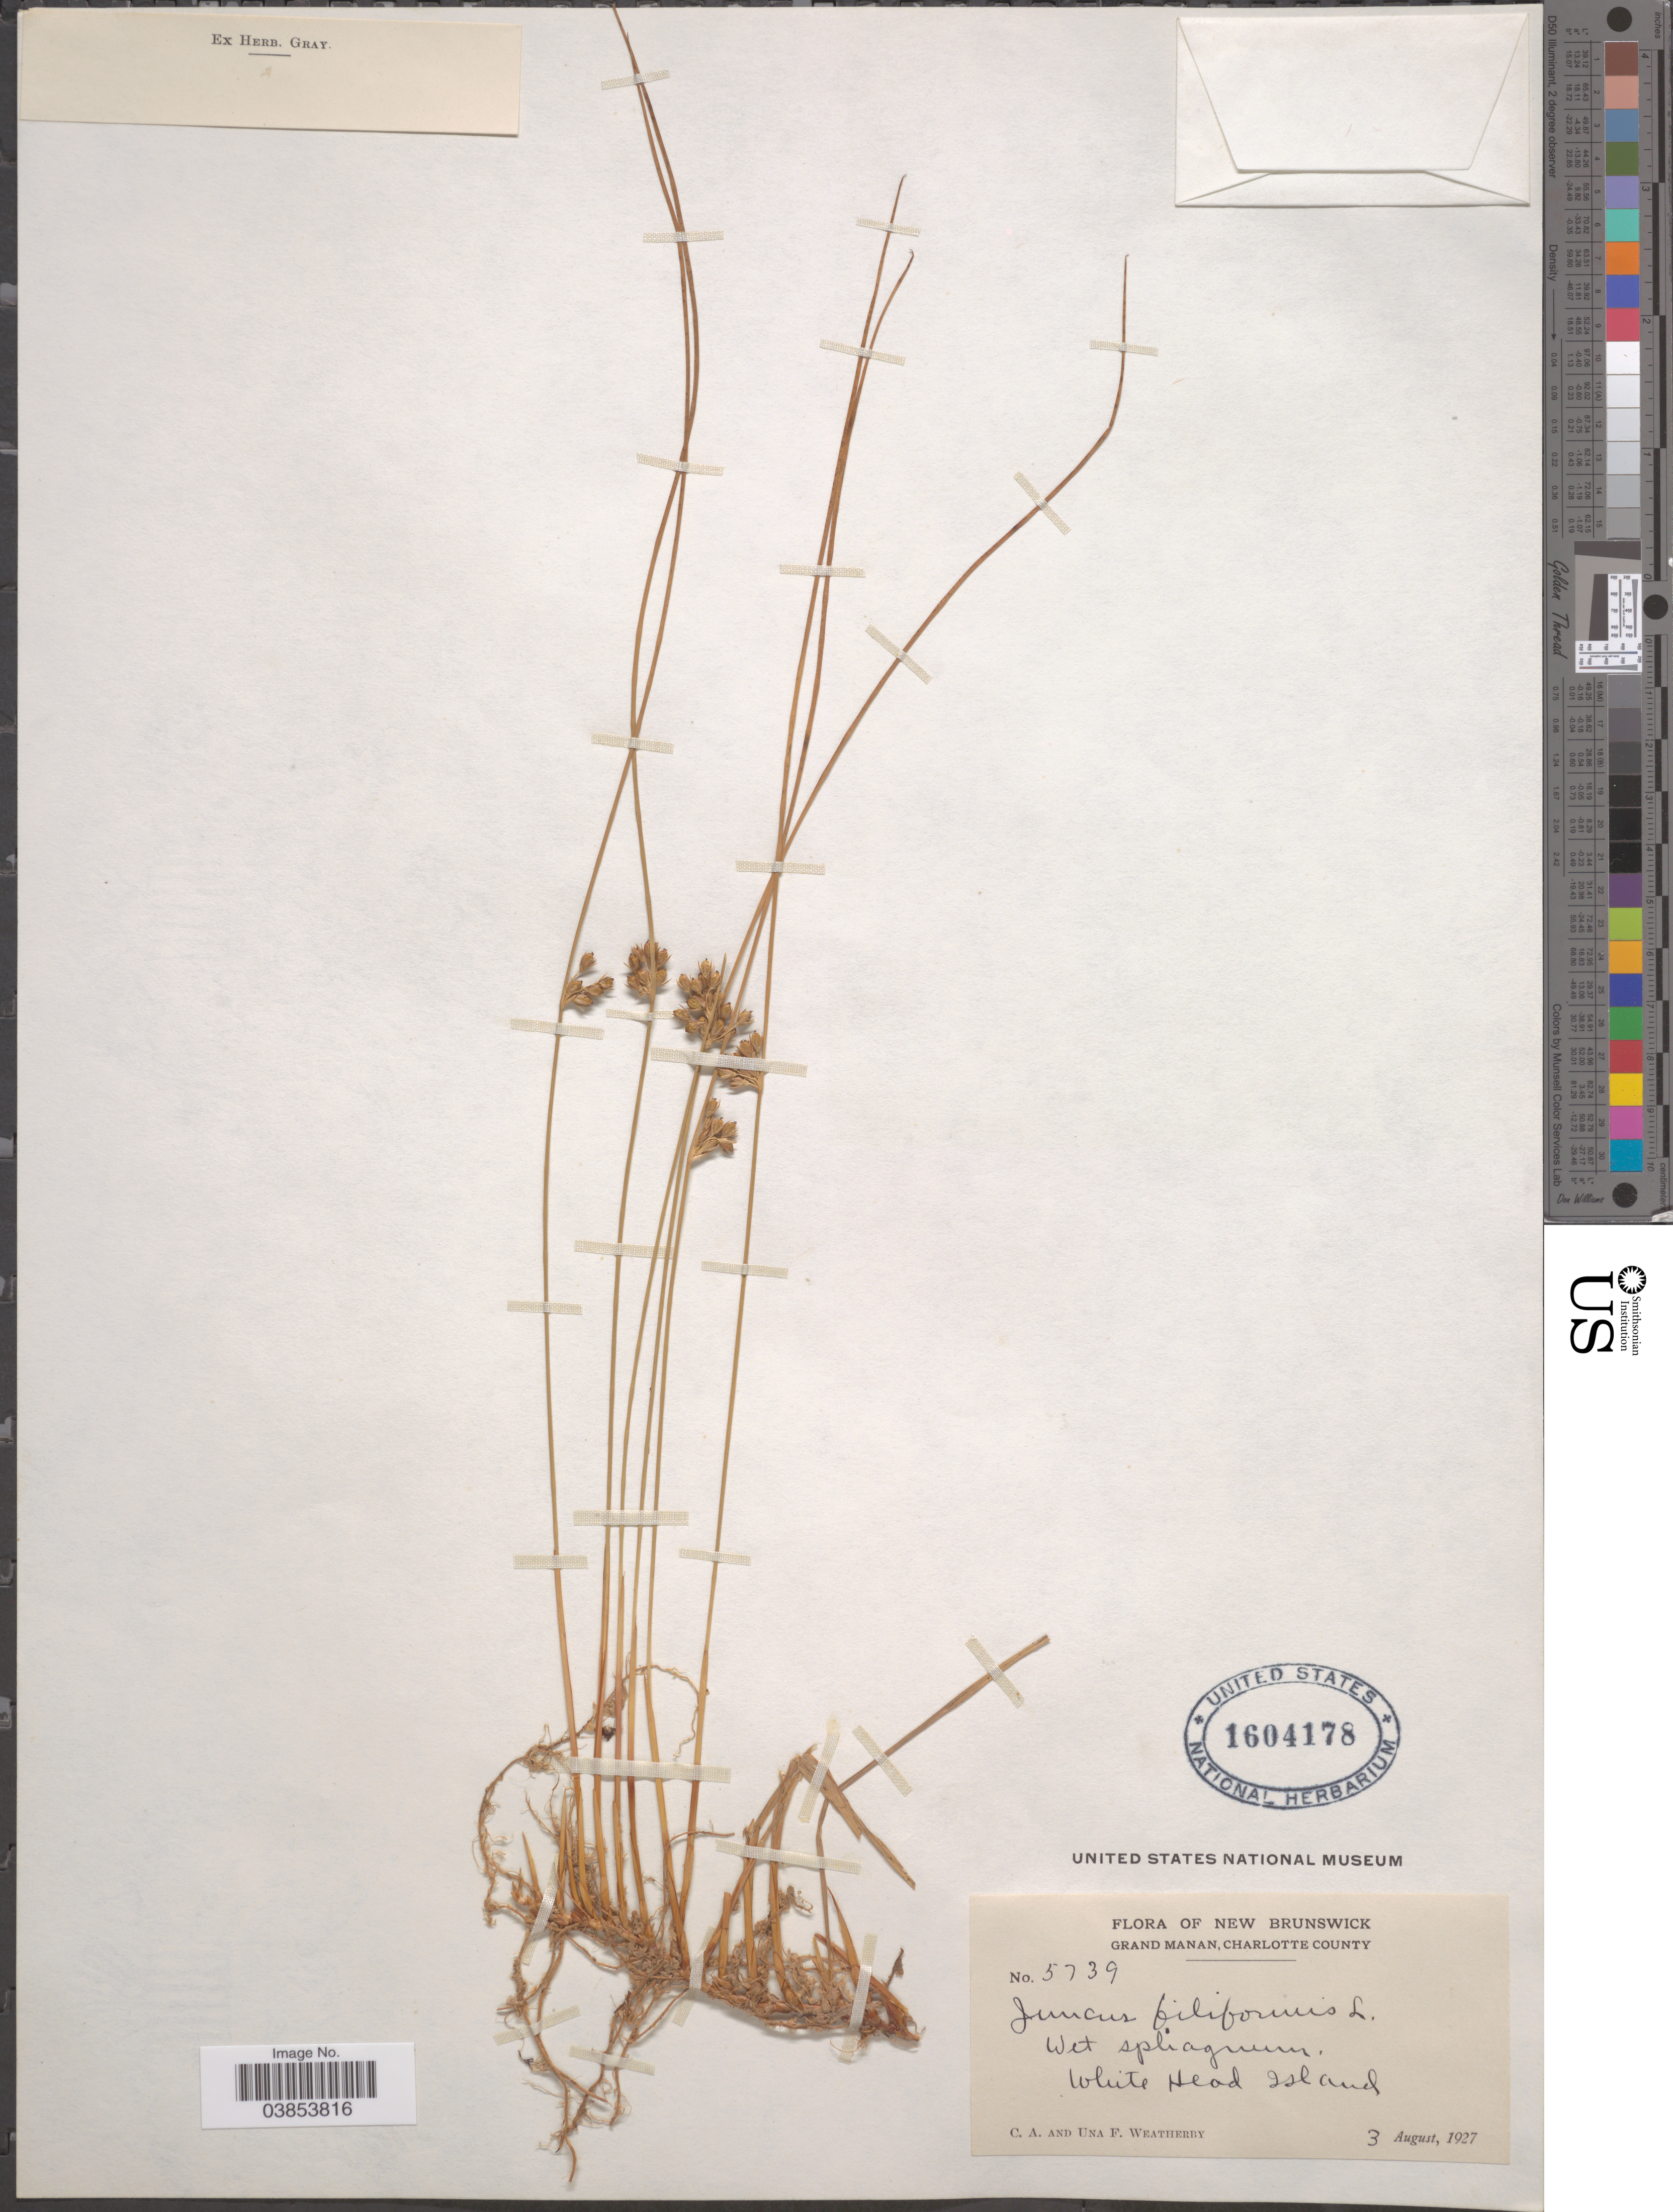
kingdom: Plantae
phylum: Tracheophyta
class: Liliopsida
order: Poales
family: Juncaceae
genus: Juncus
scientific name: Juncus filiformis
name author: L.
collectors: C. A. Weatherby & U. Weatherby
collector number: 5739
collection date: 1927-08-03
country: Canada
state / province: New Brunswick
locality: Grand Manan, Charlotte County. White Head Island.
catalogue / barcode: US 1604178